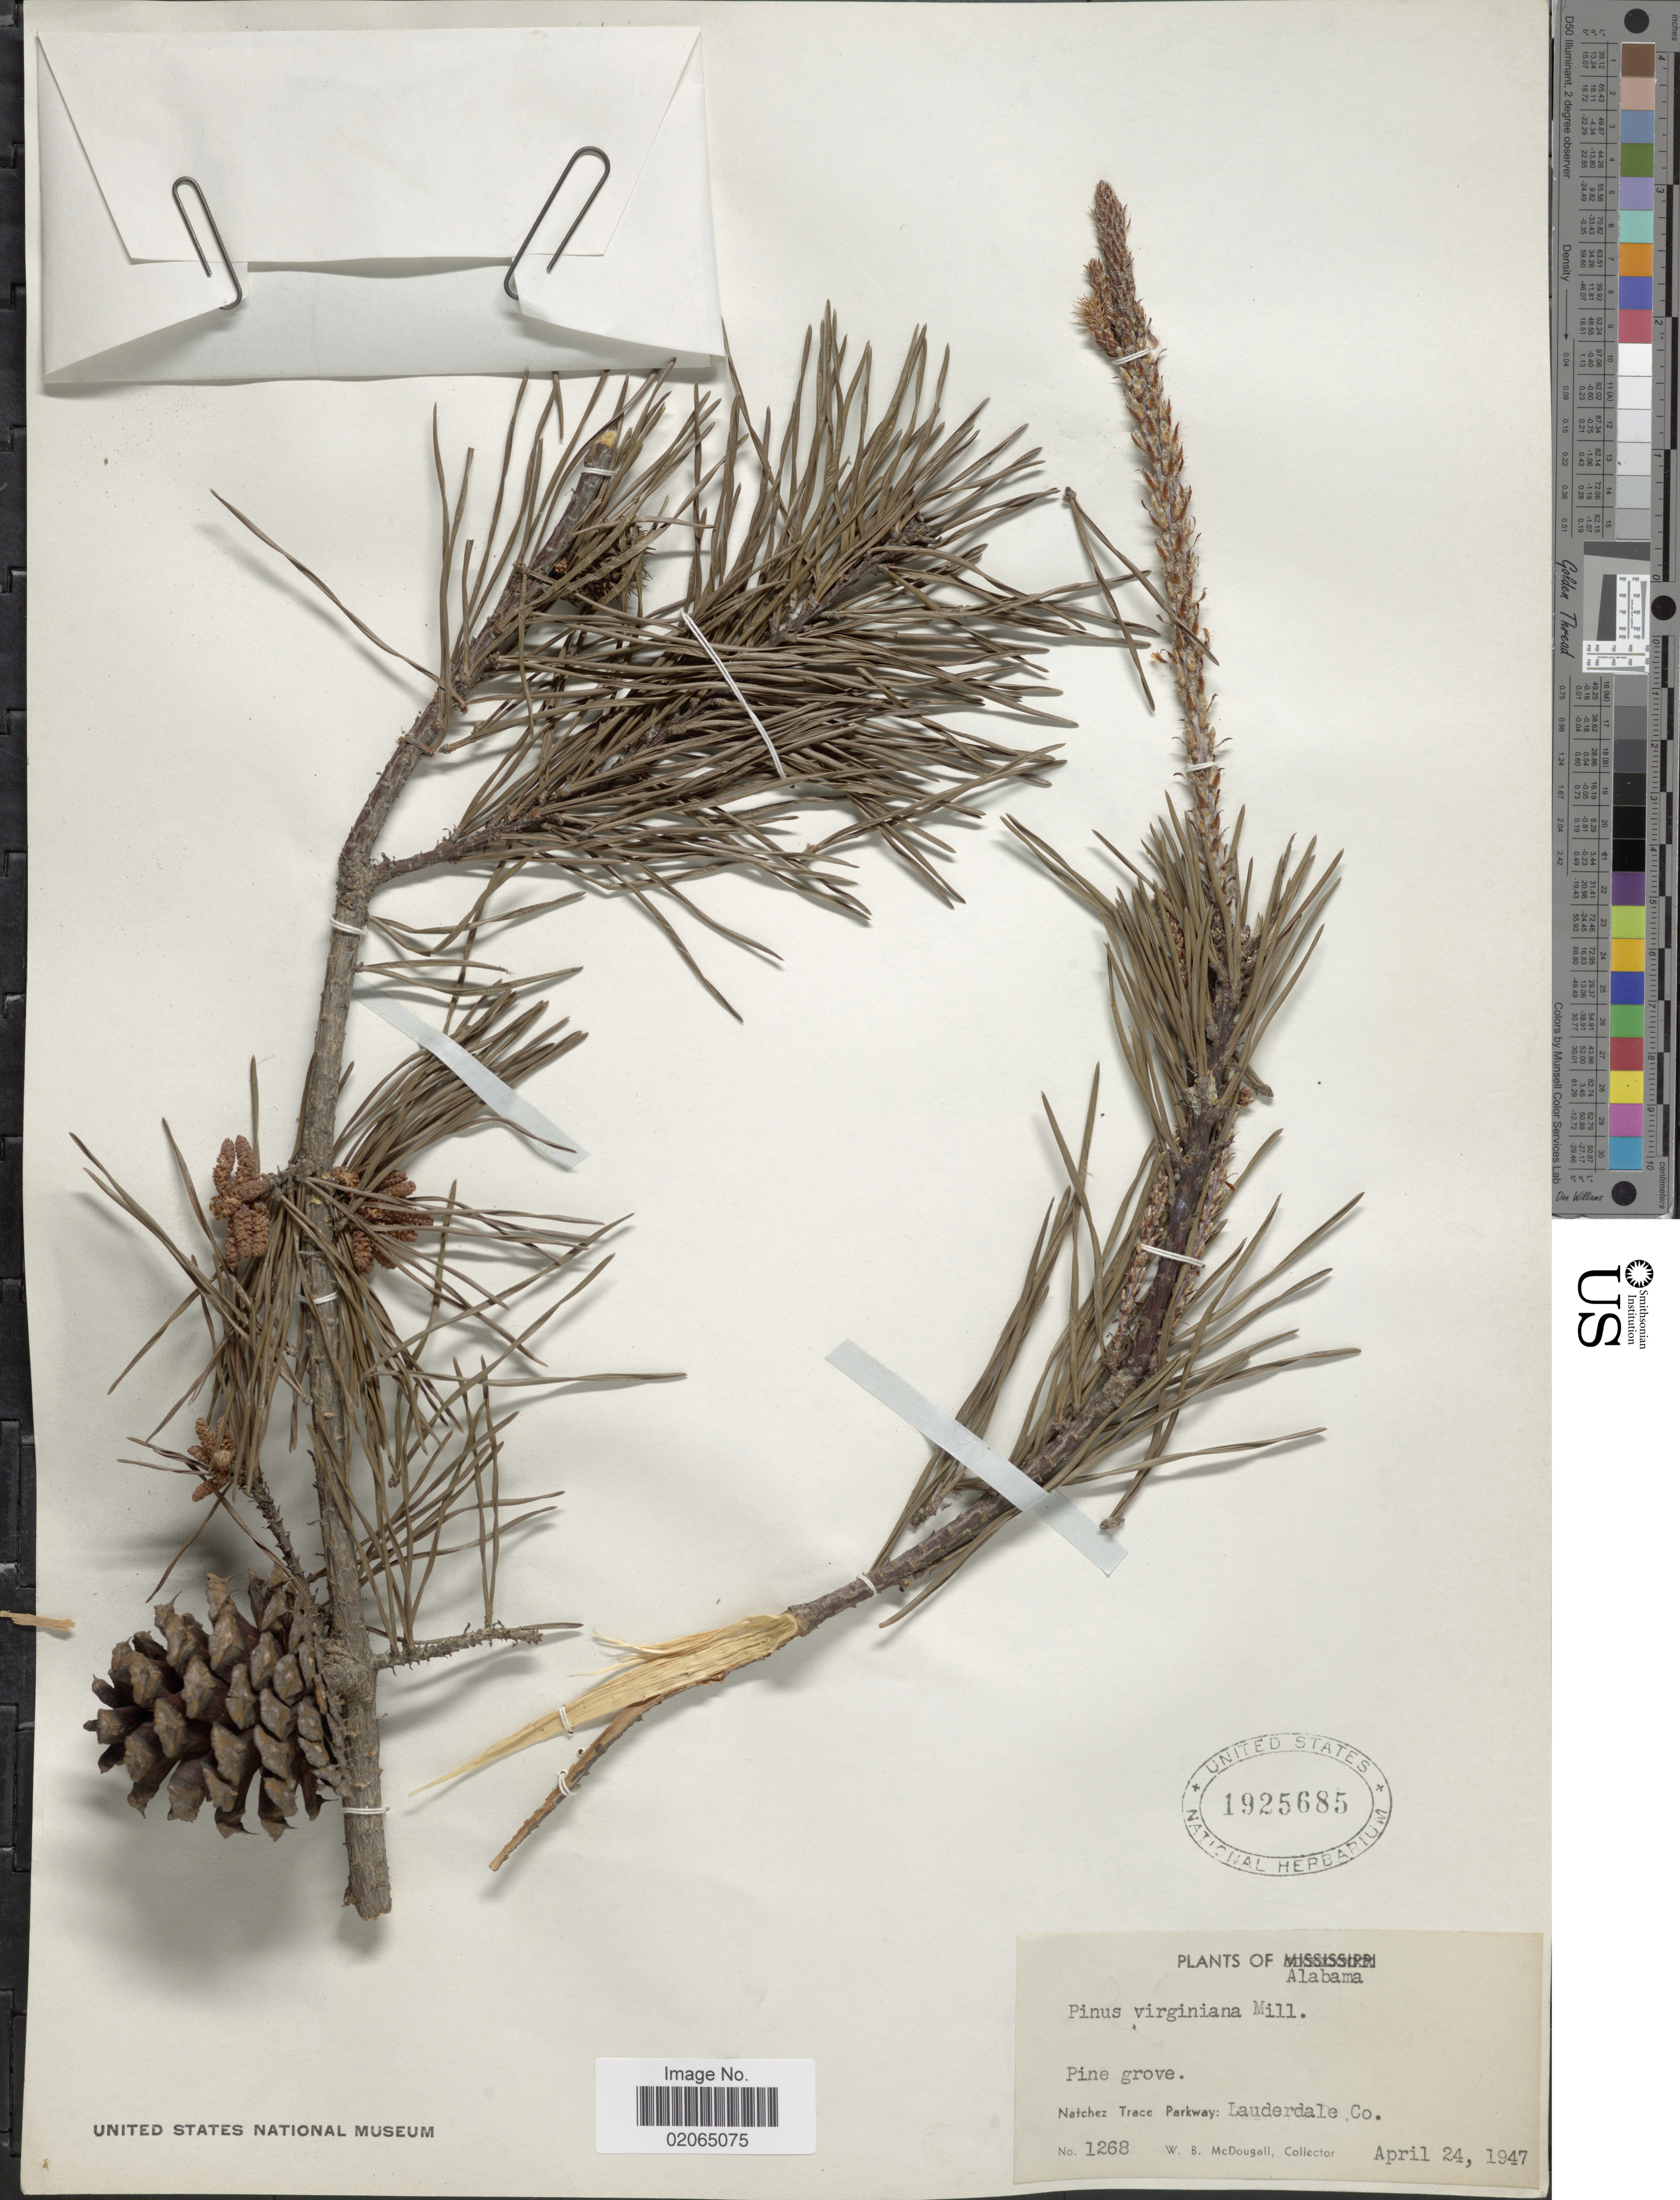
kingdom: Plantae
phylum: Tracheophyta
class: Pinopsida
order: Pinales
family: Pinaceae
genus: Pinus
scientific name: Pinus virginiana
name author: Mill.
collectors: W. B. McDougall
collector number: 1268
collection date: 1947-04-24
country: United States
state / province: Alabama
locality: Natchez Trace Parkway: Lauderdale Co.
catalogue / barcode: US 1925685